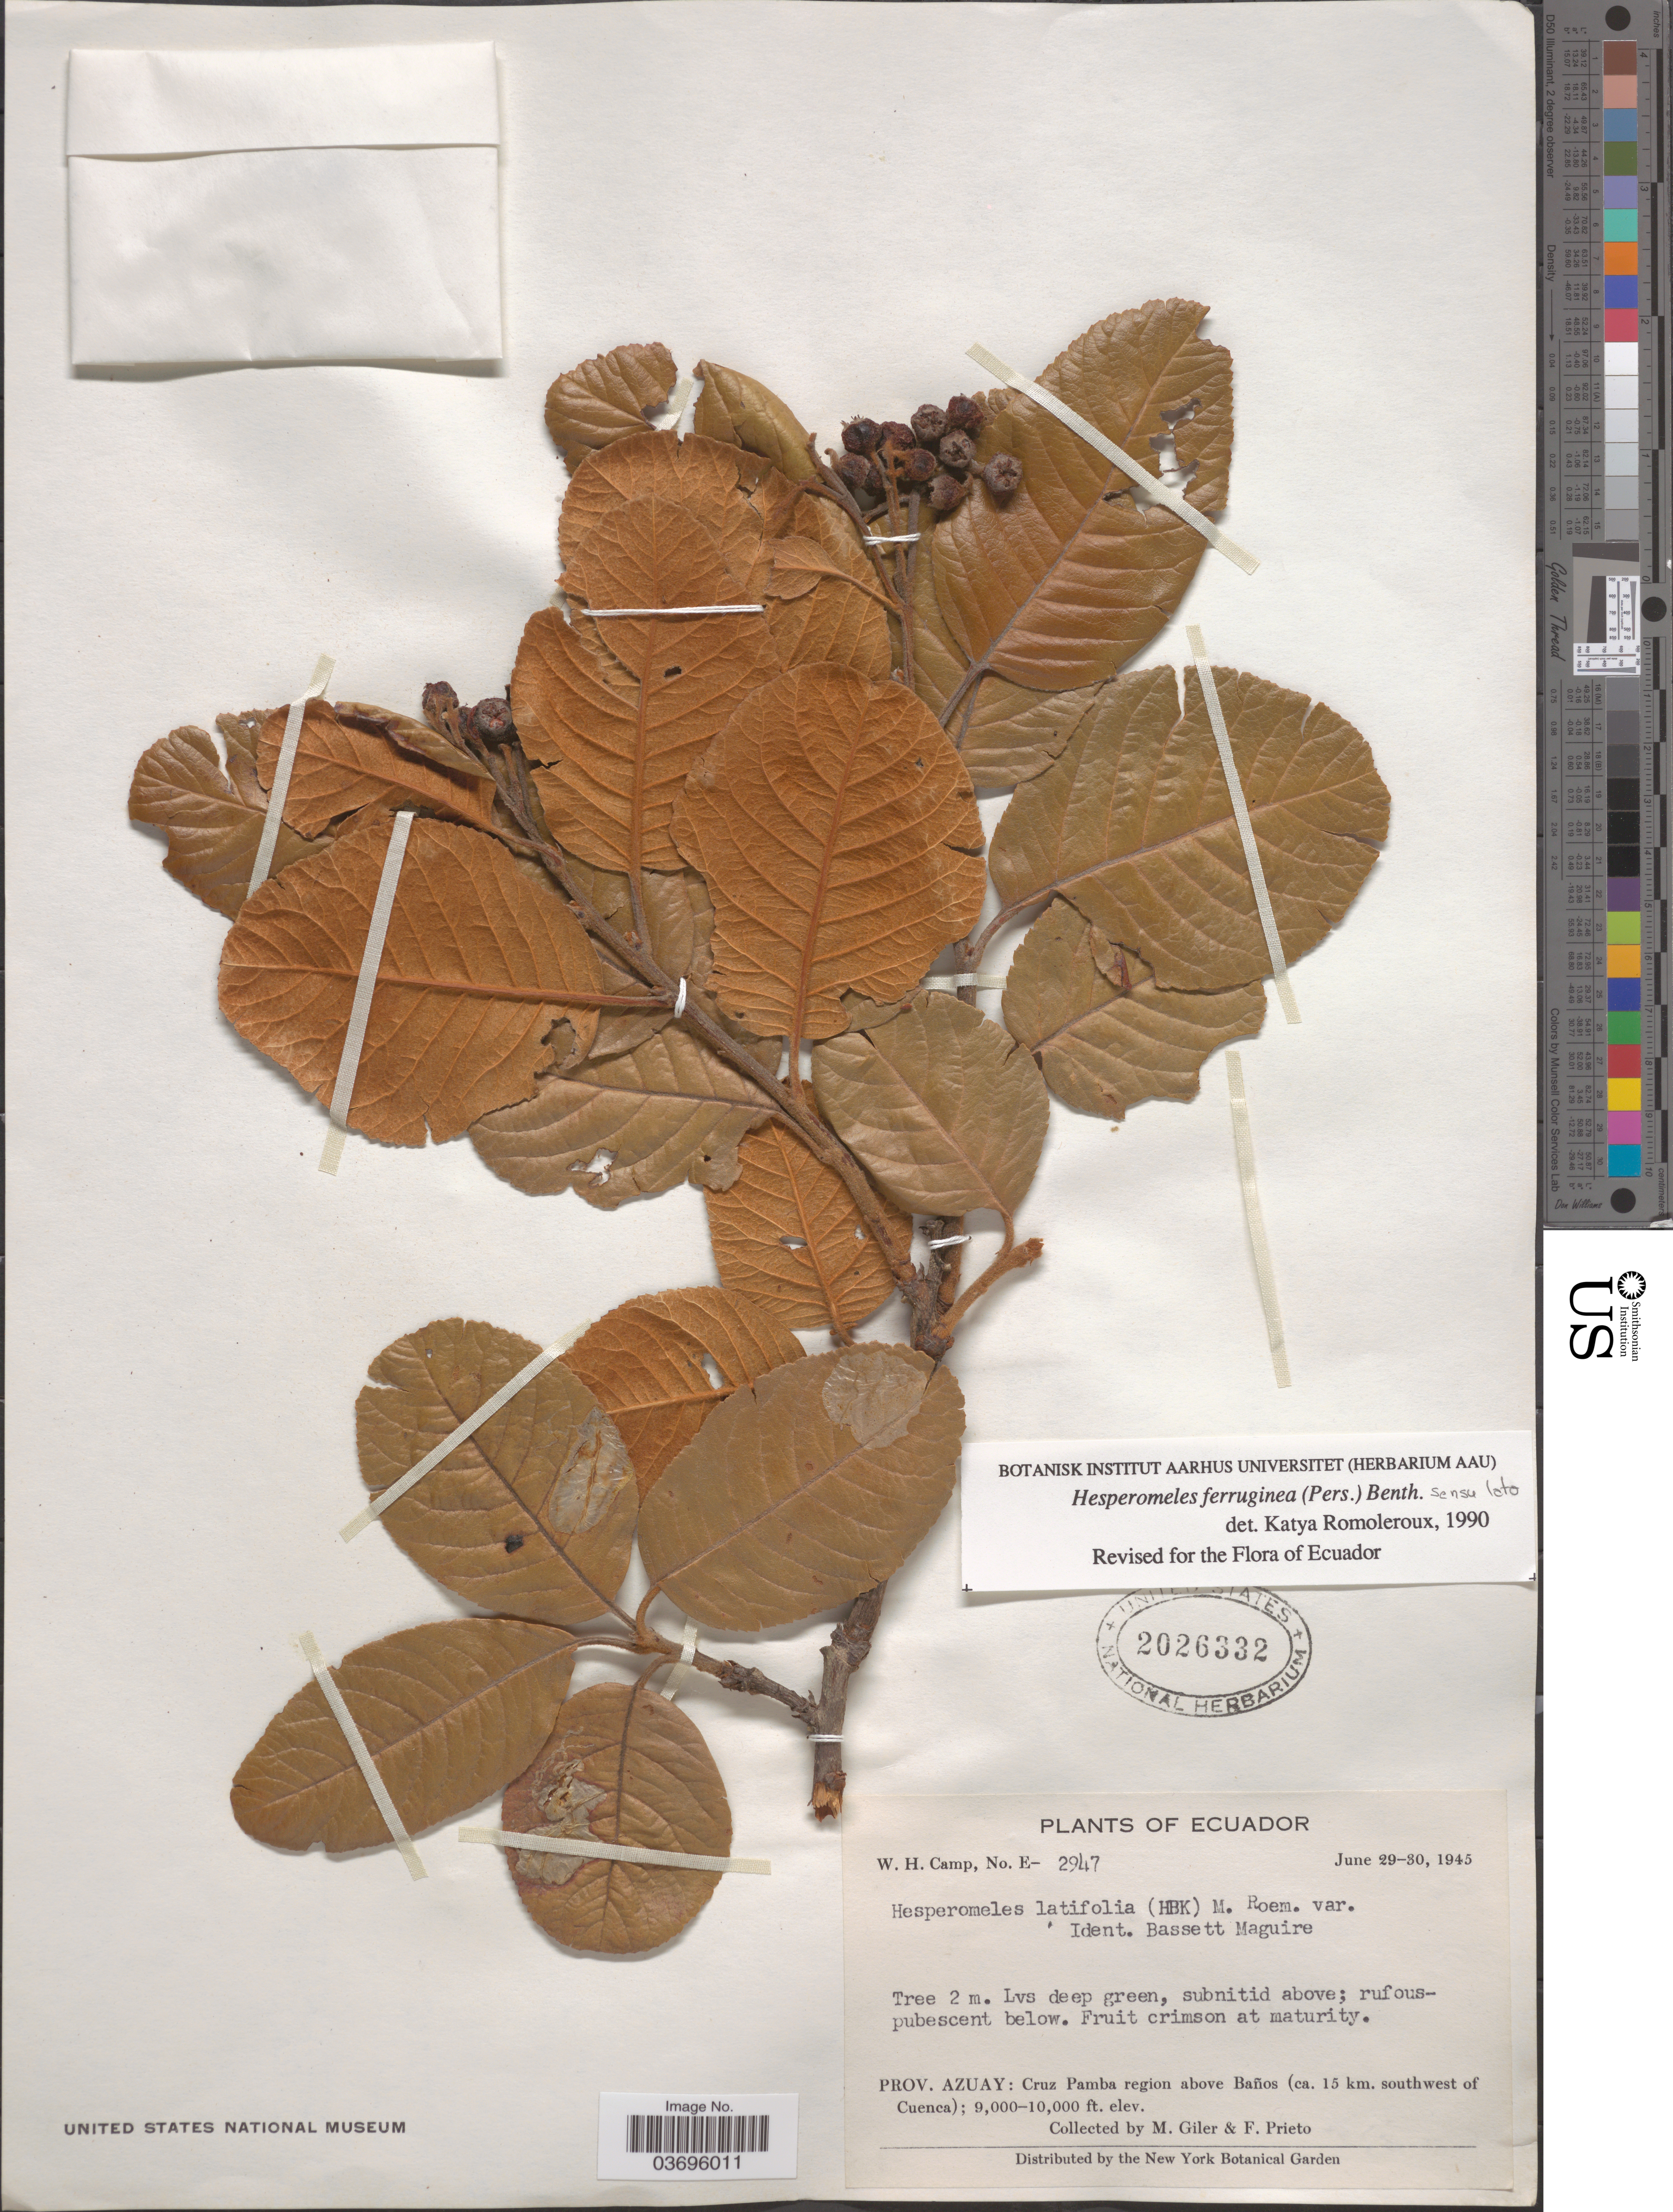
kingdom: Plantae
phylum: Tracheophyta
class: Magnoliopsida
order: Rosales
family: Rosaceae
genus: Hesperomeles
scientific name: Hesperomeles ferruginea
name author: (Juss. ex Pers.) Benth.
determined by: Romoleroux, K.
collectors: M. Gíler & F. Prieto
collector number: E-2947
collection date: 1945-06-29/1945-06-30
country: Ecuador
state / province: Azuay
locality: Cruz Pamba region above Baños (ca. 15 km. southwest of Cuenca).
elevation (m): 2743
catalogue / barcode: US 2026332